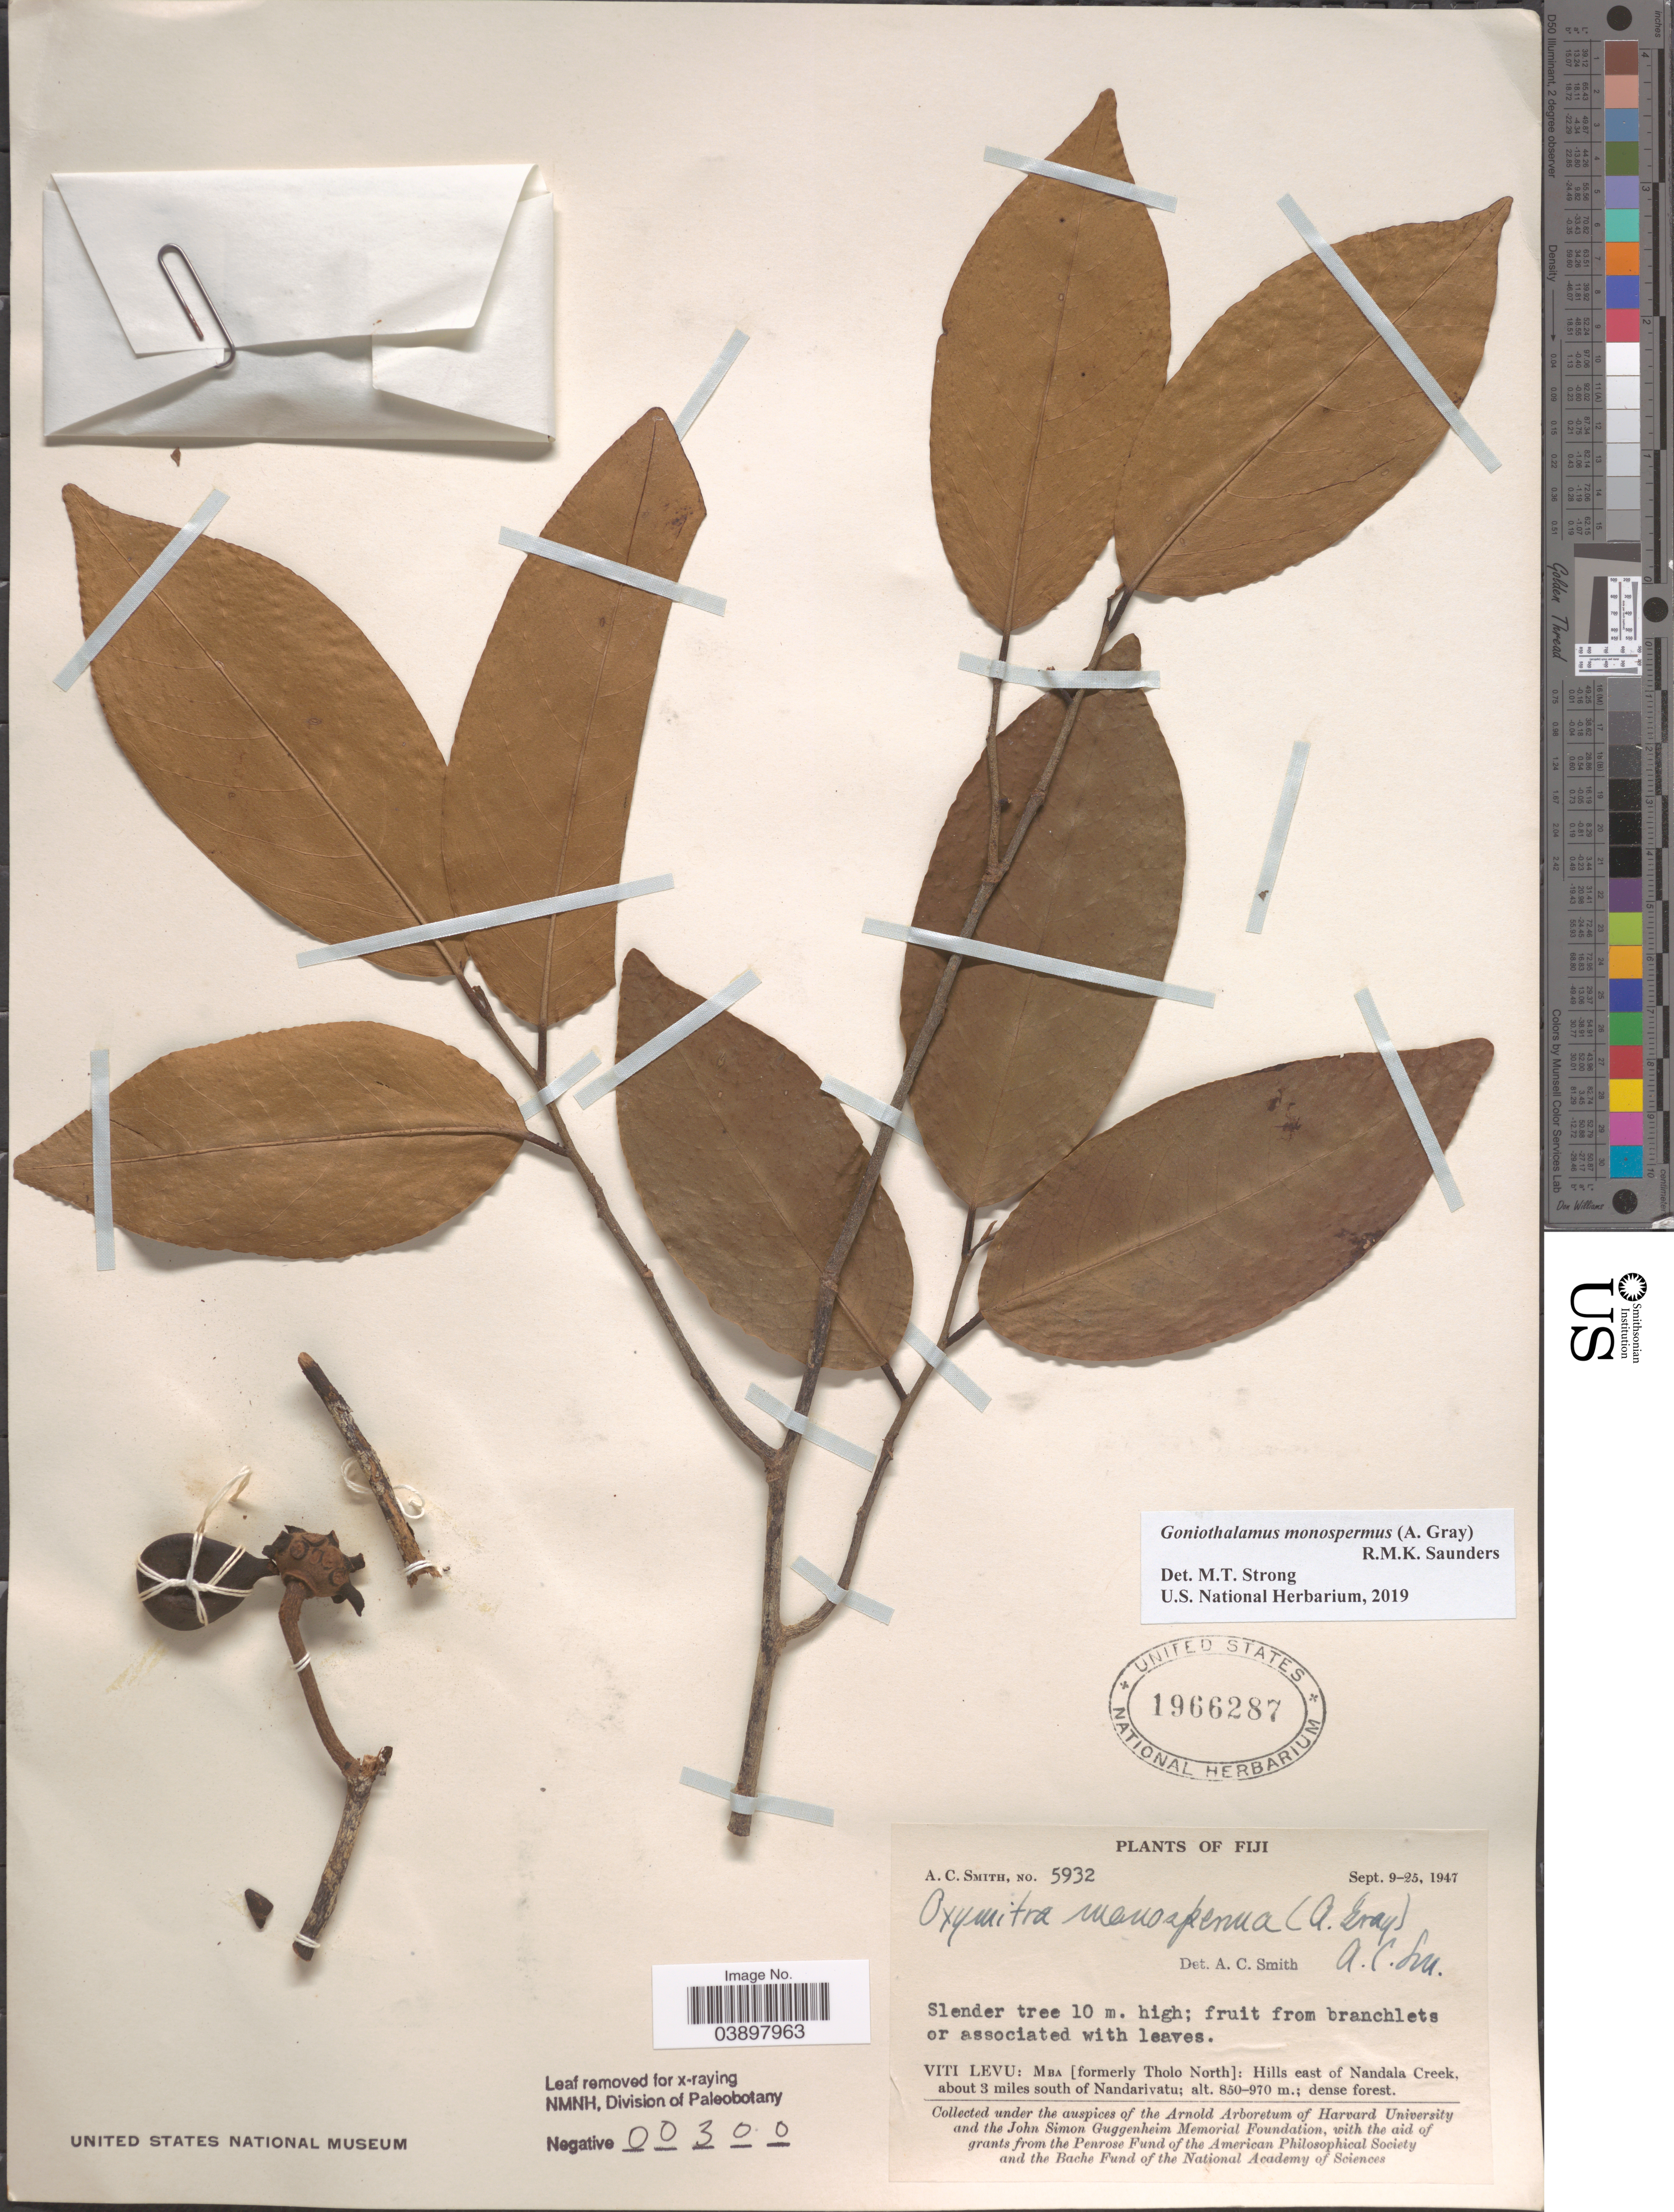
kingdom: Plantae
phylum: Tracheophyta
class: Magnoliopsida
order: Magnoliales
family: Annonaceae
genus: Goniothalamus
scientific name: Goniothalamus monospermus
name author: (A. Gray) R.M.K. Saunders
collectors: A. C. Smith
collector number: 5932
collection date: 1947-09-09/1947-09-25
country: Fiji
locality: Viti Levu: Mba [formerly Tholo North]: Hills east of Nandala Creek, about 3 miles south of Nandarivatu.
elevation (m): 850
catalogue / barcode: US 1966287